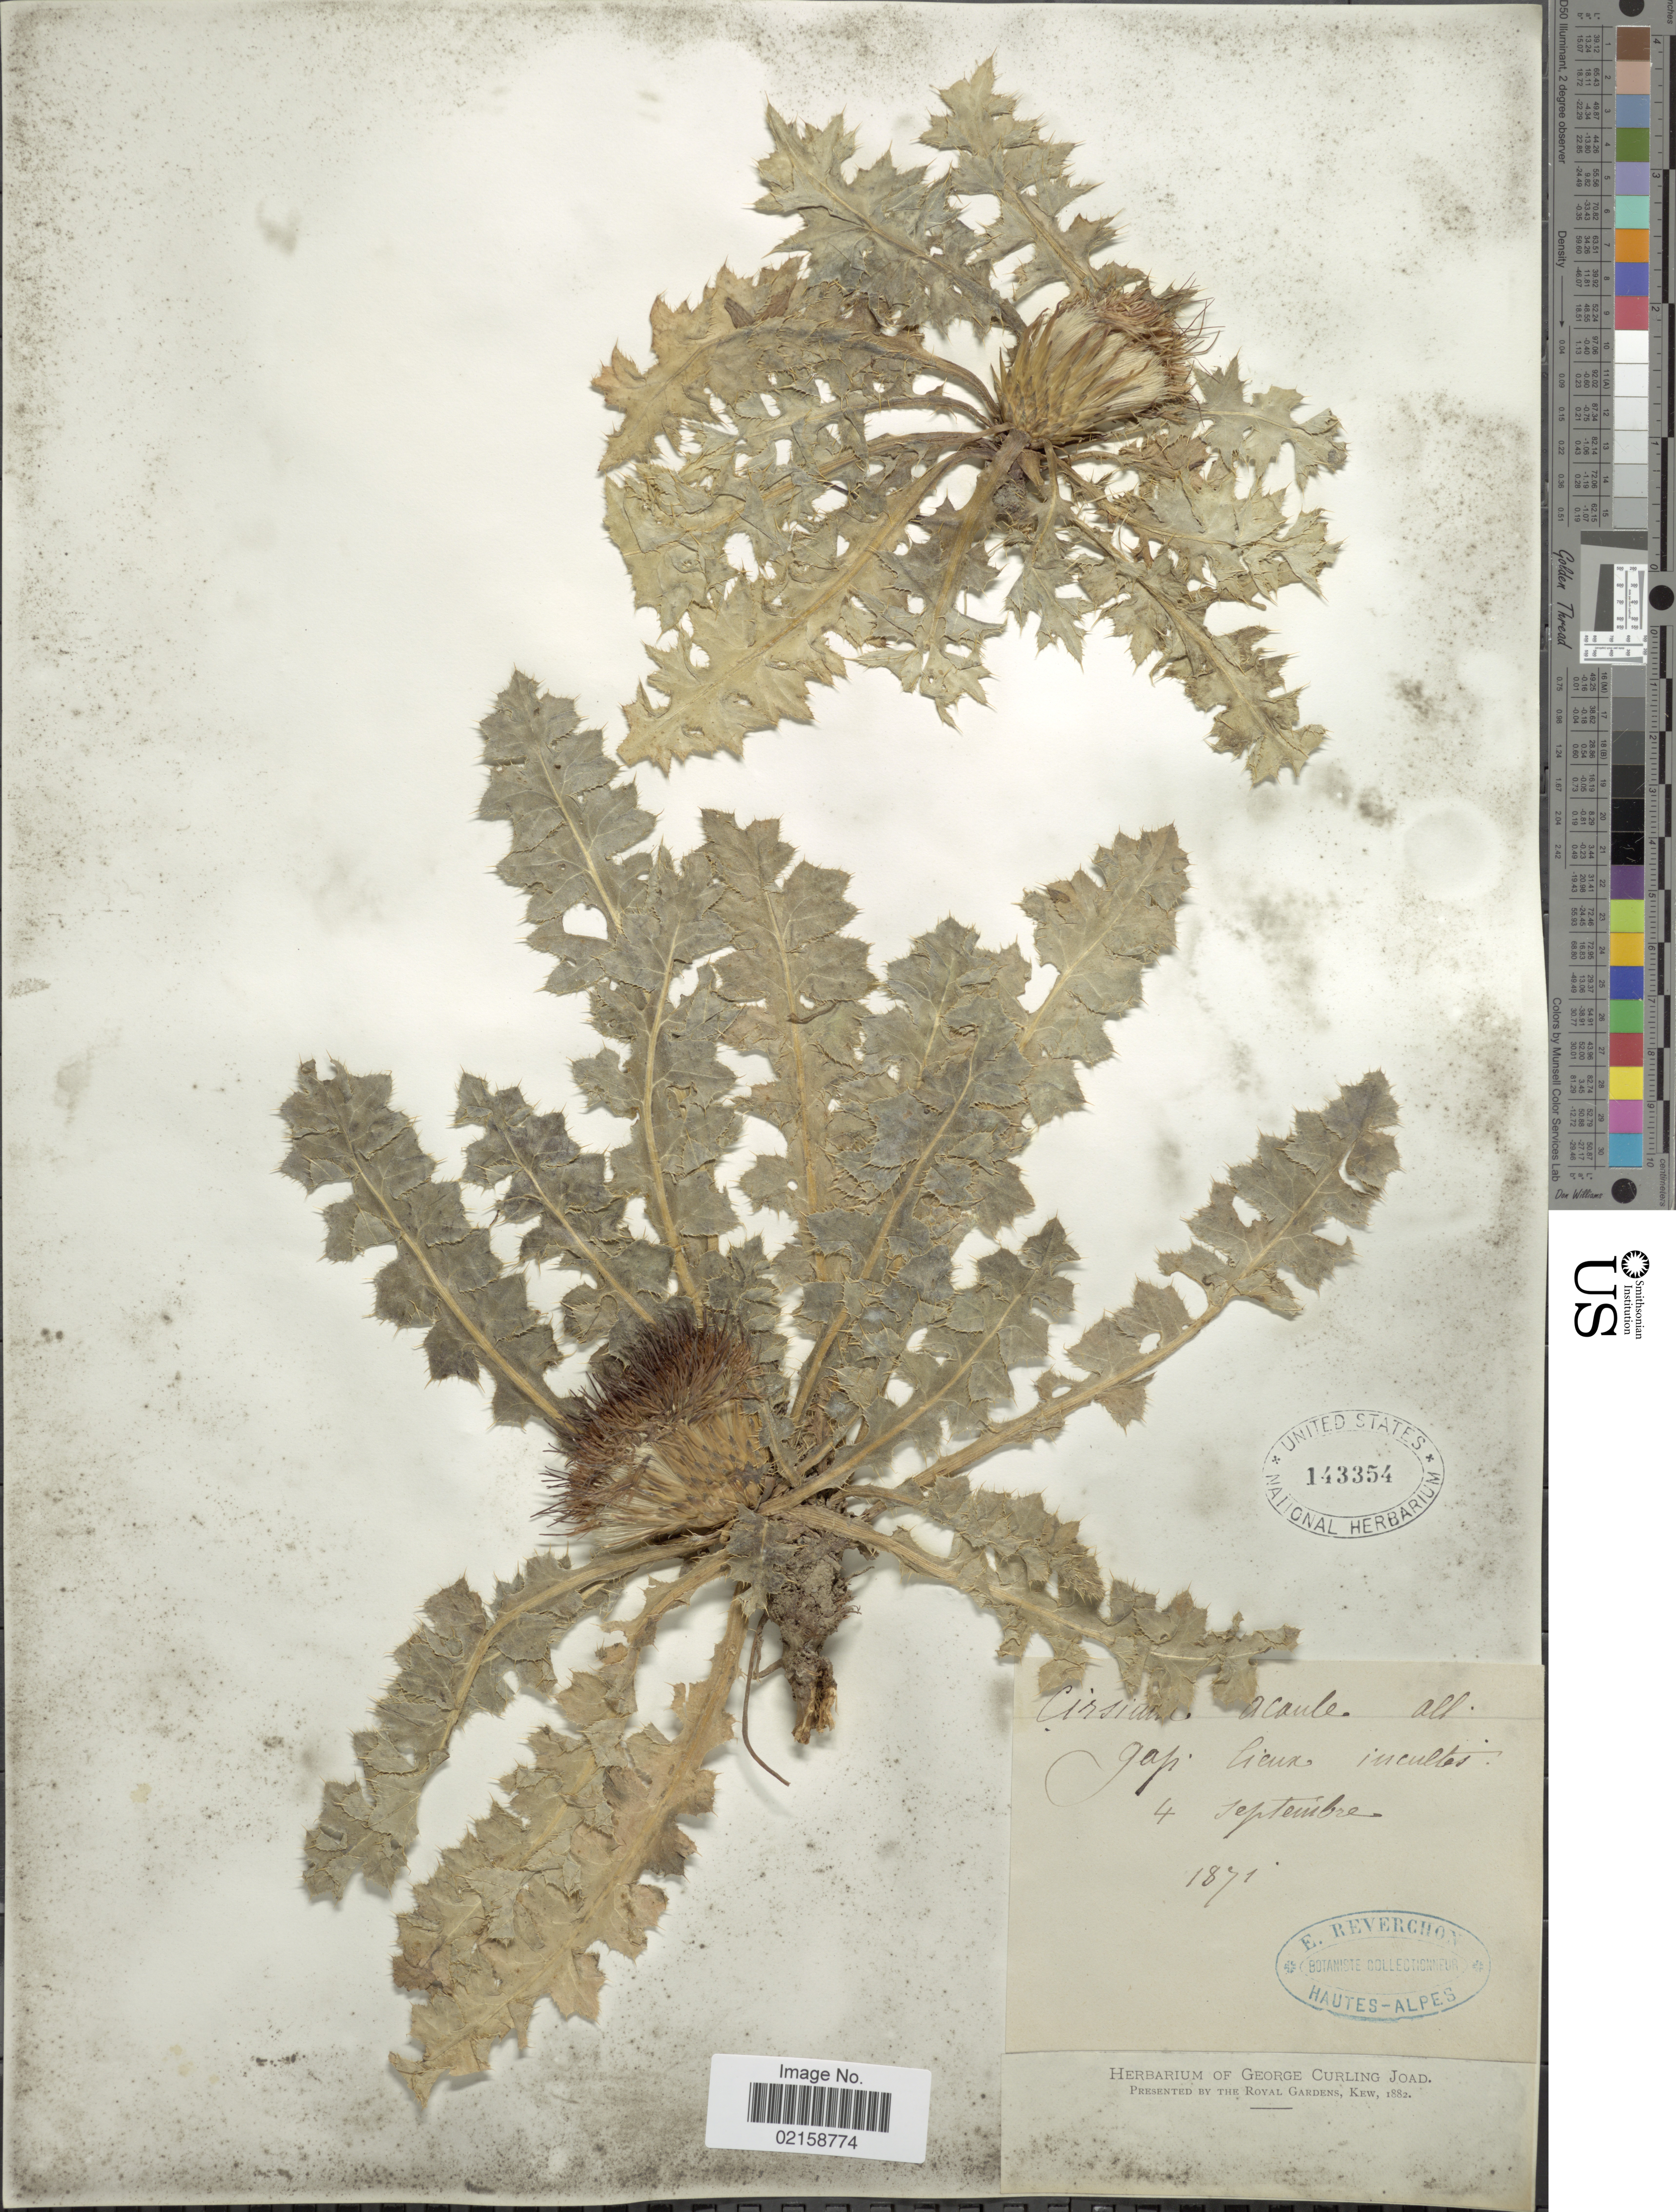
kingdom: Plantae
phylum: Tracheophyta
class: Magnoliopsida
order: Asterales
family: Asteraceae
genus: Cirsium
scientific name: Cirsium acaule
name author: (L.) Scop.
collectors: E. Reverchon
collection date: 1871-09-04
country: France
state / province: Provence-Alpes-Côte d'Azur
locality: Gap, lieux incultis [Gap, unculitvated places]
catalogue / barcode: US 143354